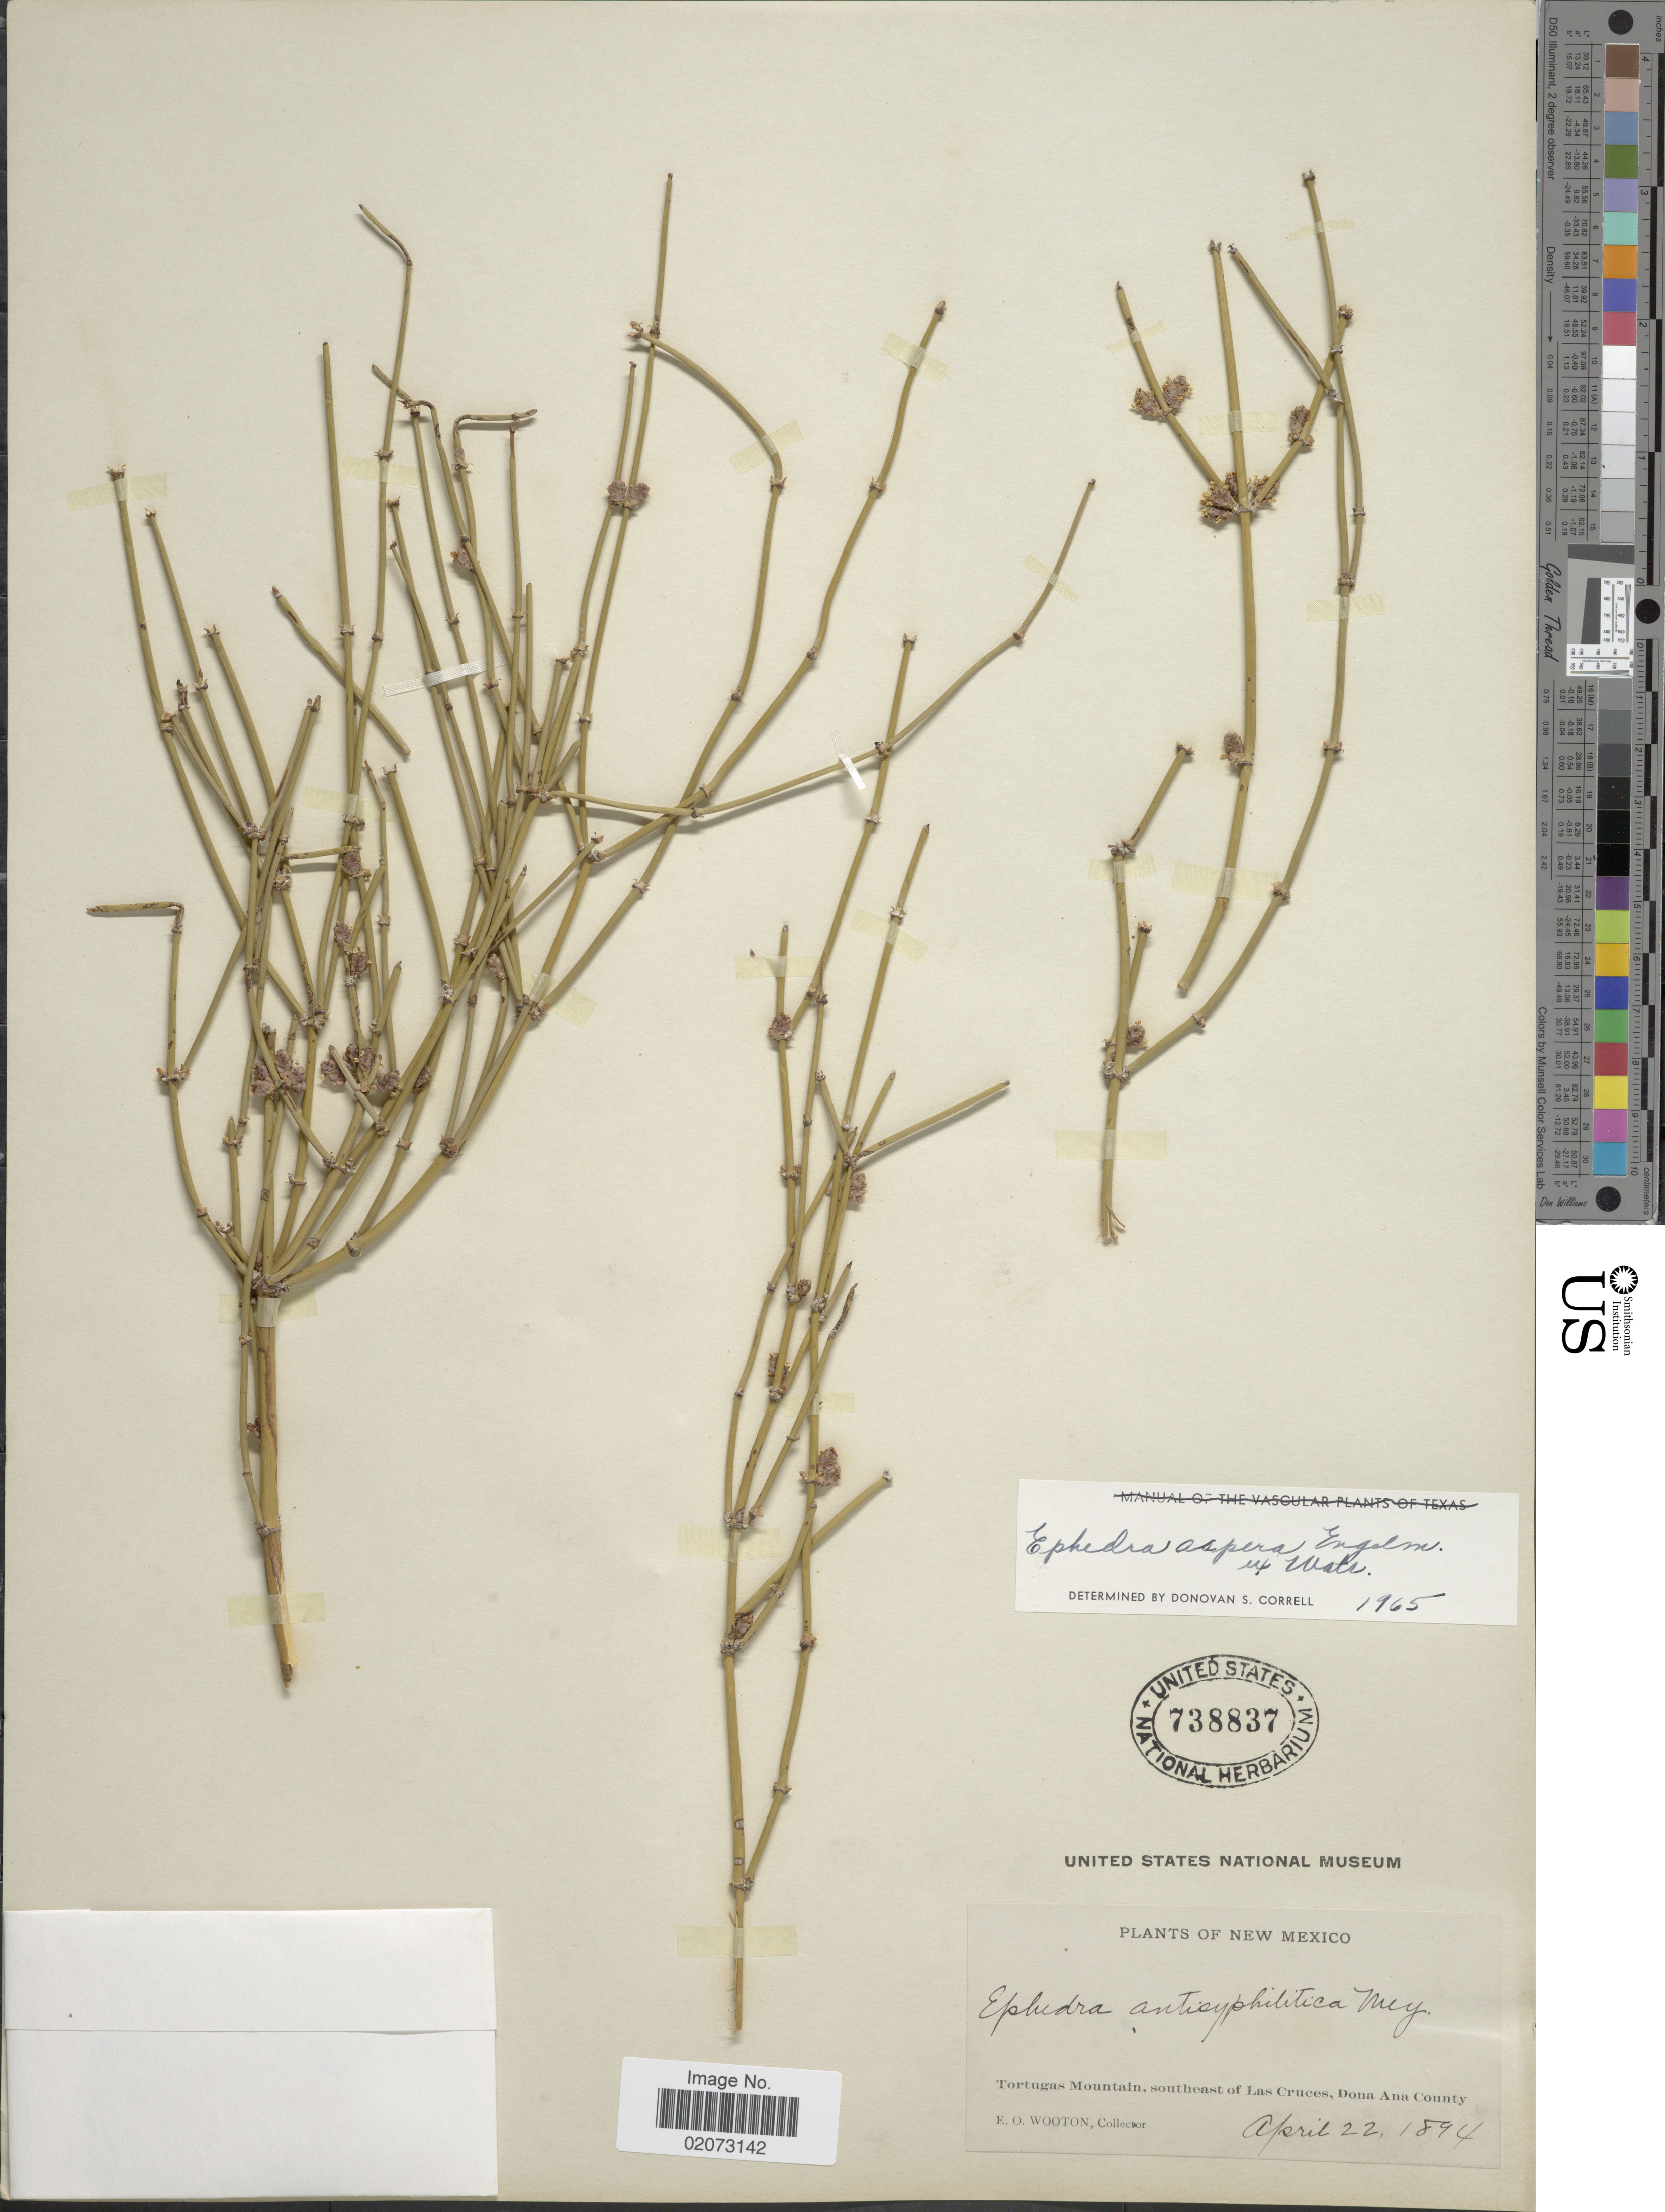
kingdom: Plantae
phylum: Tracheophyta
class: Gnetopsida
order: Ephedrales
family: Ephedraceae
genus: Ephedra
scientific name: Ephedra aspera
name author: Engelm. ex S. Watson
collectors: E. O. Wooton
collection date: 1894-04-22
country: United States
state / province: New Mexico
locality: Tortugas Mountains, southeast of Las Cruces, Dona Ana County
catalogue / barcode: US 738837